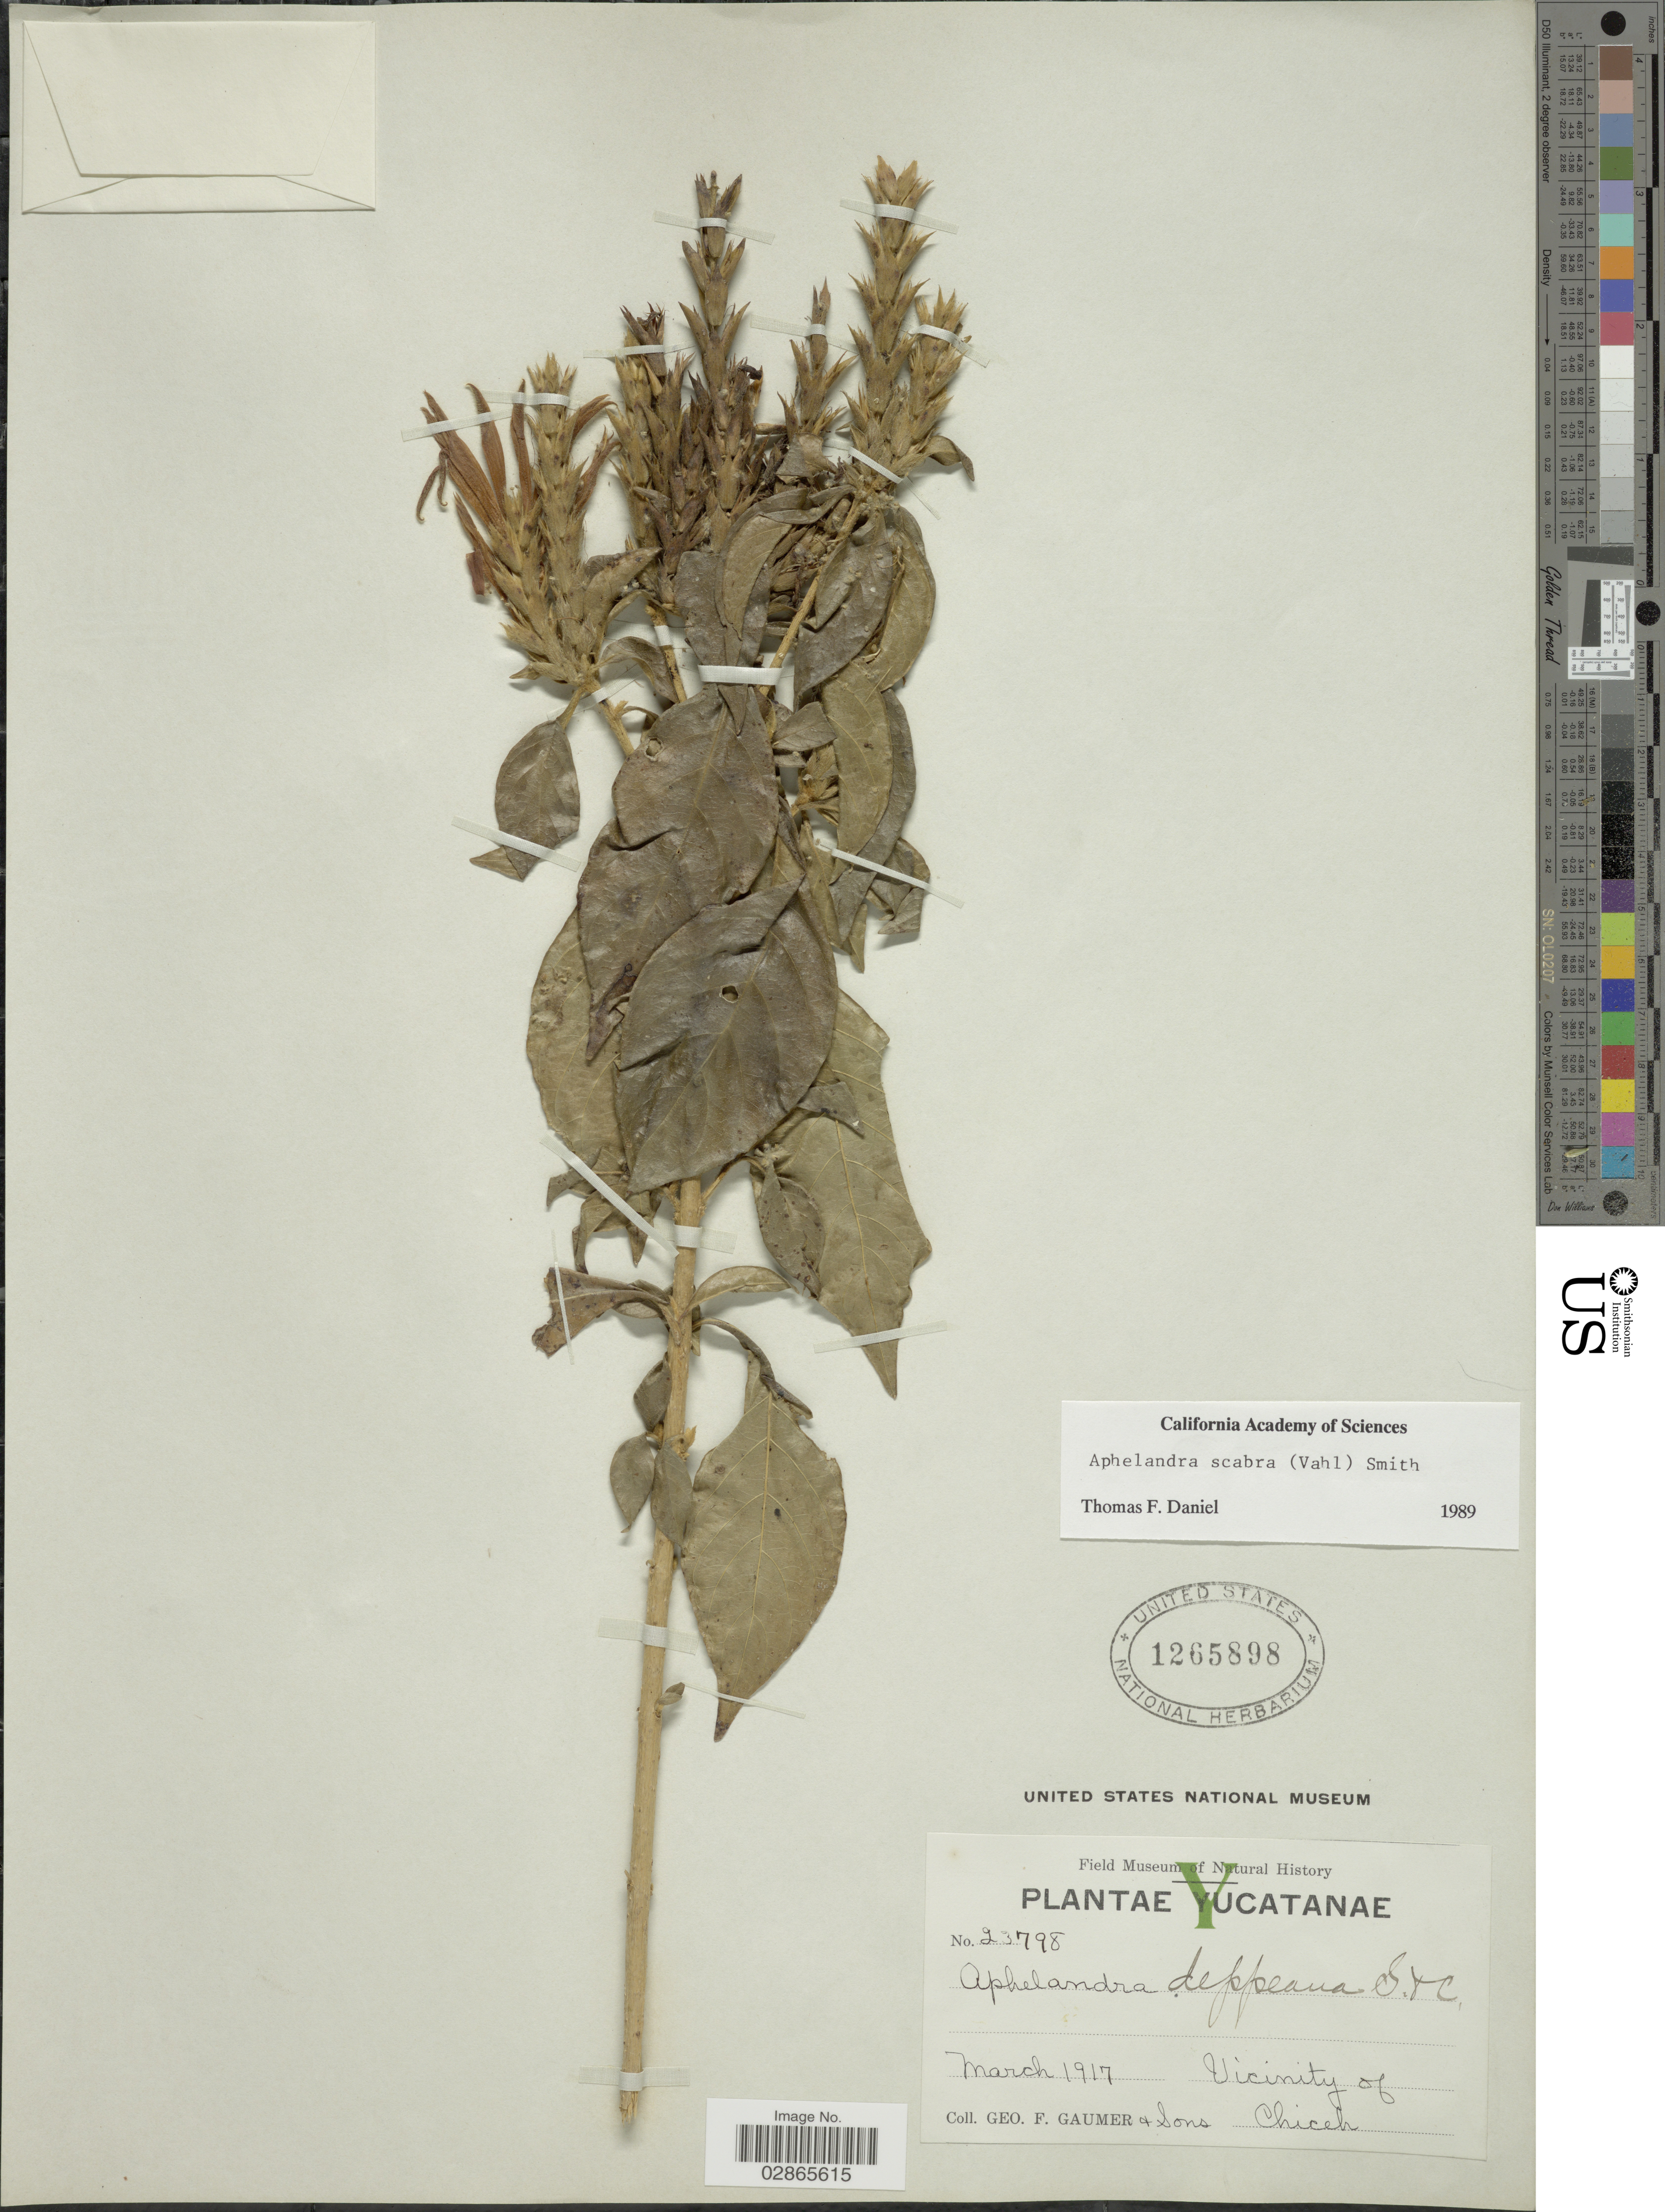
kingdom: Plantae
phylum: Tracheophyta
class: Magnoliopsida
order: Lamiales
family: Acanthaceae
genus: Aphelandra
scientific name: Aphelandra deppeana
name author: Schltdl. & Cham.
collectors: G. F. Gaumer & et al.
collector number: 23798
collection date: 1917-03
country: Mexico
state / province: Yucatán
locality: Vicinity of Chiceh.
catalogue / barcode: US 1265898